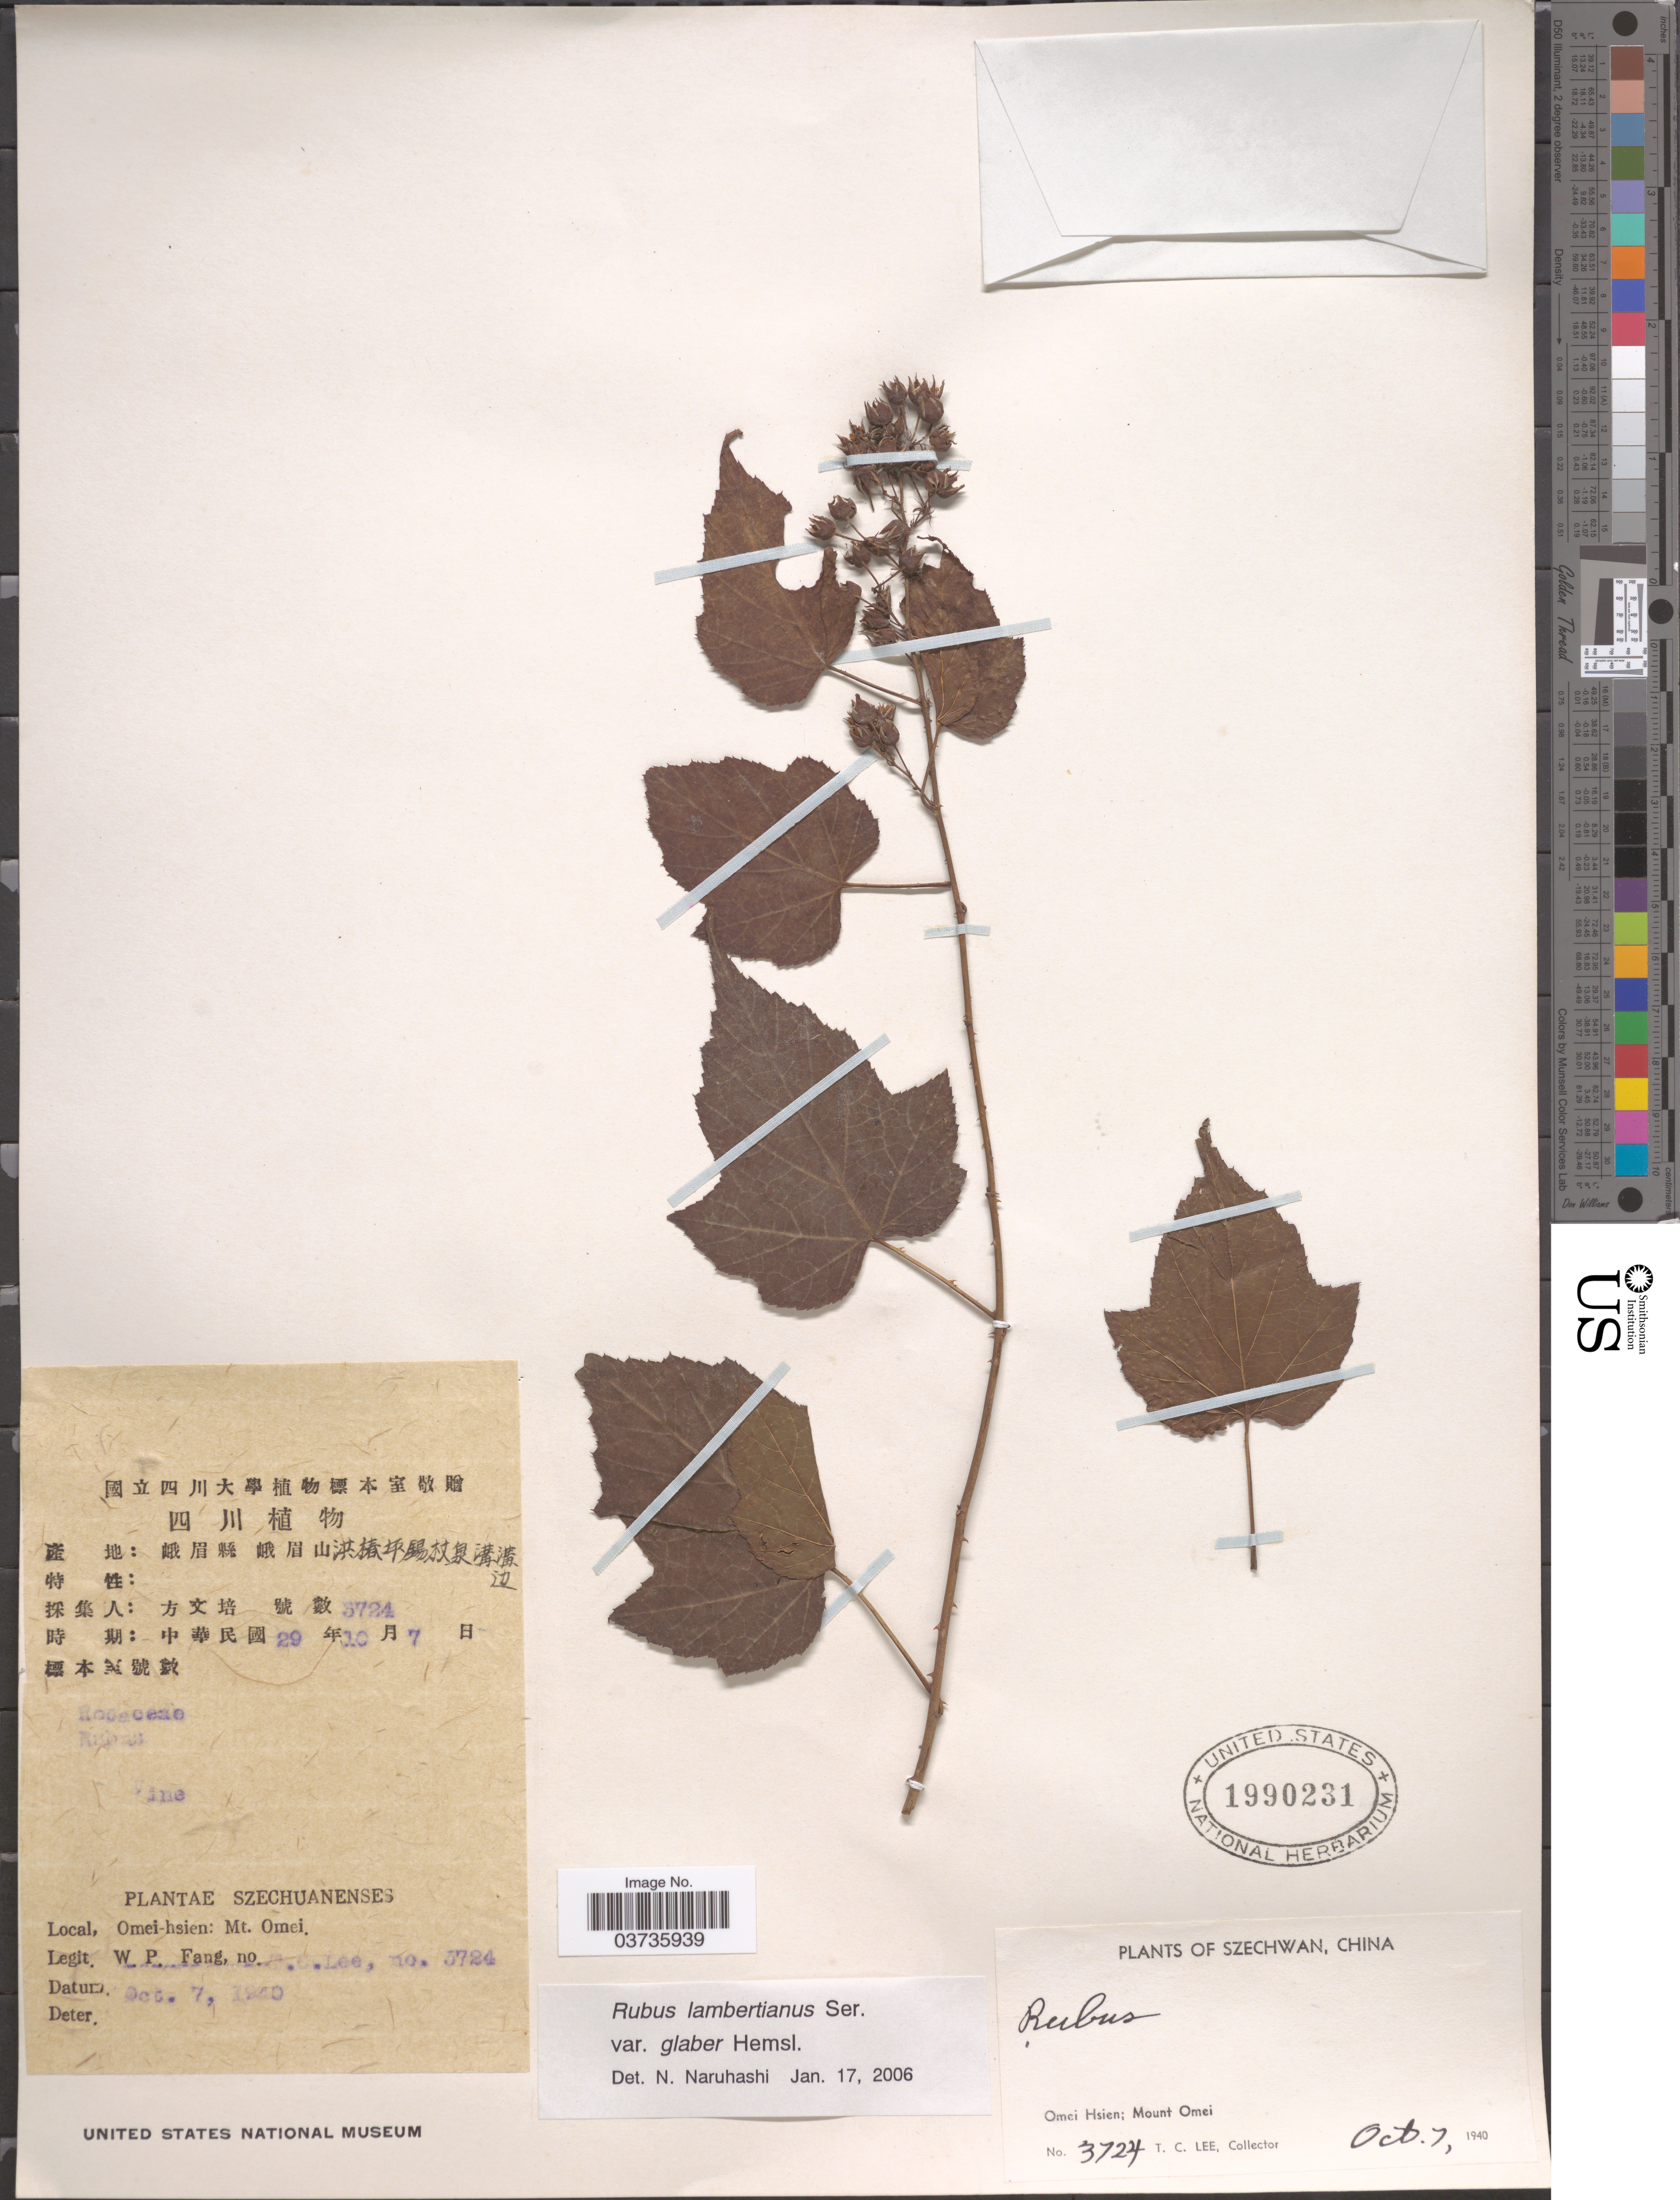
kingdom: Plantae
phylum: Tracheophyta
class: Magnoliopsida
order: Rosales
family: Rosaceae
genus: Rubus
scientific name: Rubus lambertianus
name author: Ser.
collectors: T. Lee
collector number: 3724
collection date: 1940-10-07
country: China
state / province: Sichuan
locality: Szechwan. Omei Hsien; Mount Omei.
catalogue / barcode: US 1990231